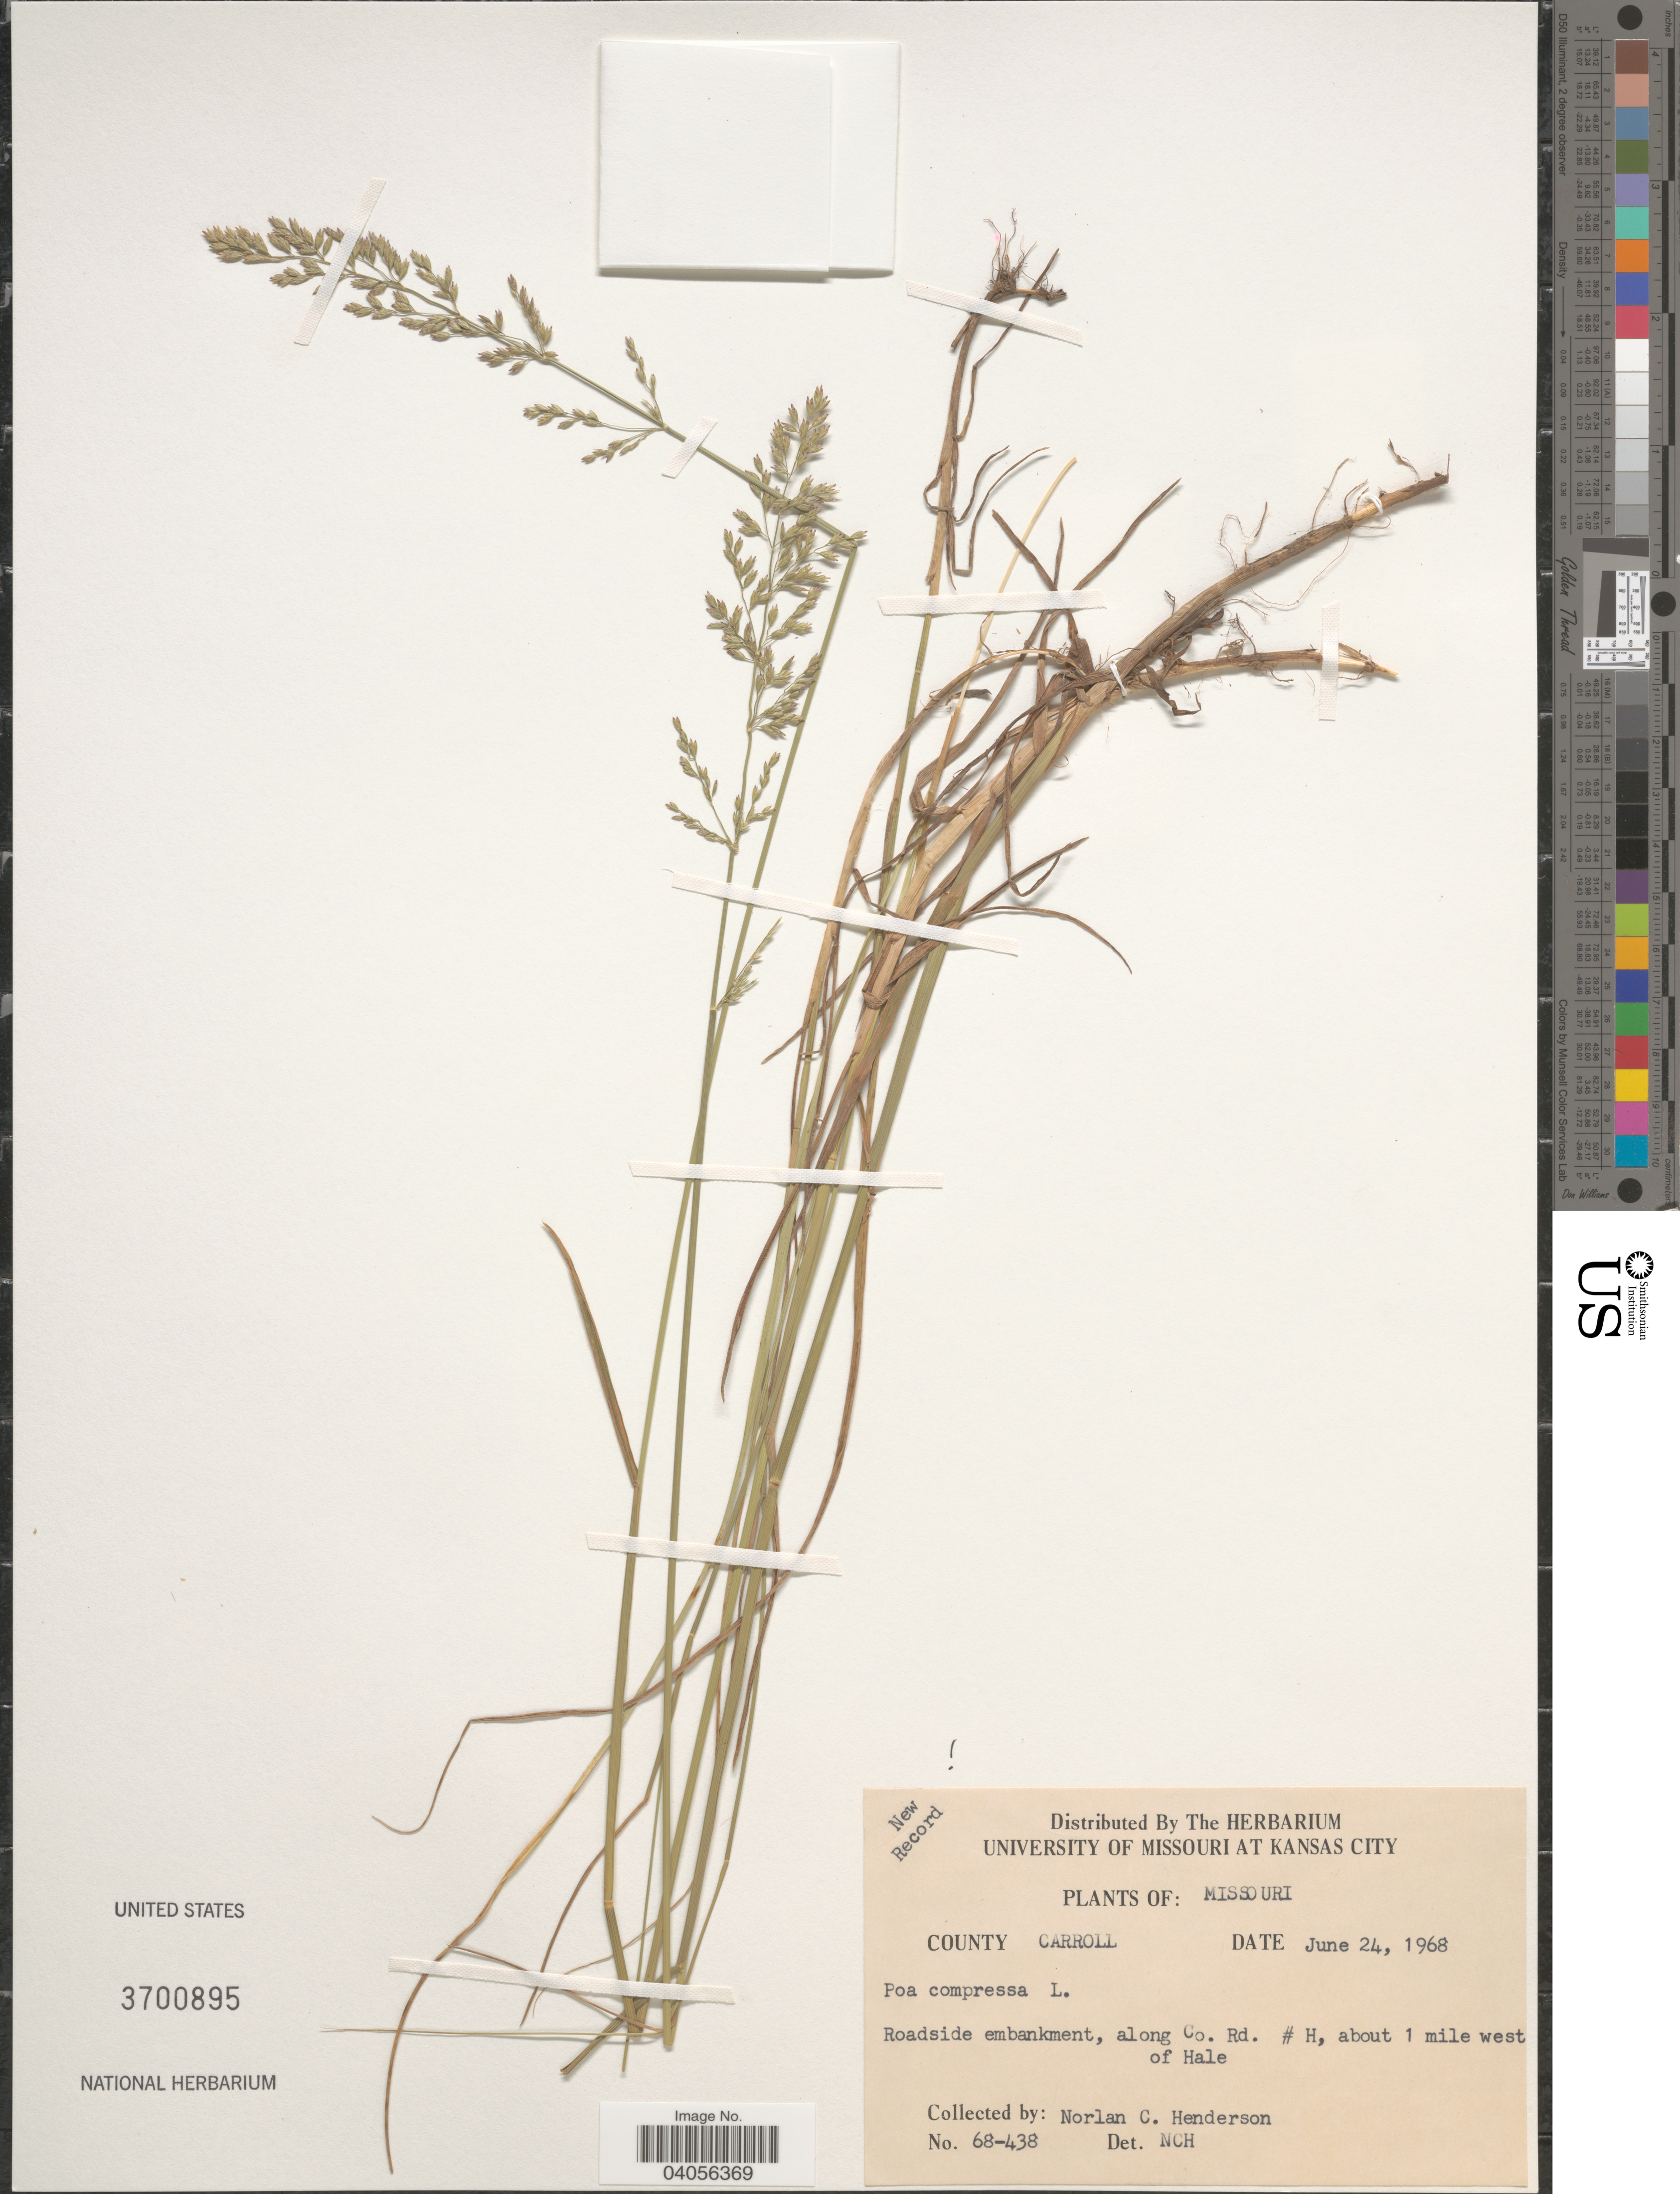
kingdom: Plantae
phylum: Tracheophyta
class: Liliopsida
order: Poales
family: Poaceae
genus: Poa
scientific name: Poa compressa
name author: L.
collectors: N. C. Henderson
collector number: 68-438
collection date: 1968-06-24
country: United States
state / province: Missouri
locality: County Carroll. Roadside embankment, along Co. Rd. # H, about 1 mile west of Hale.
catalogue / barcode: US 3700895